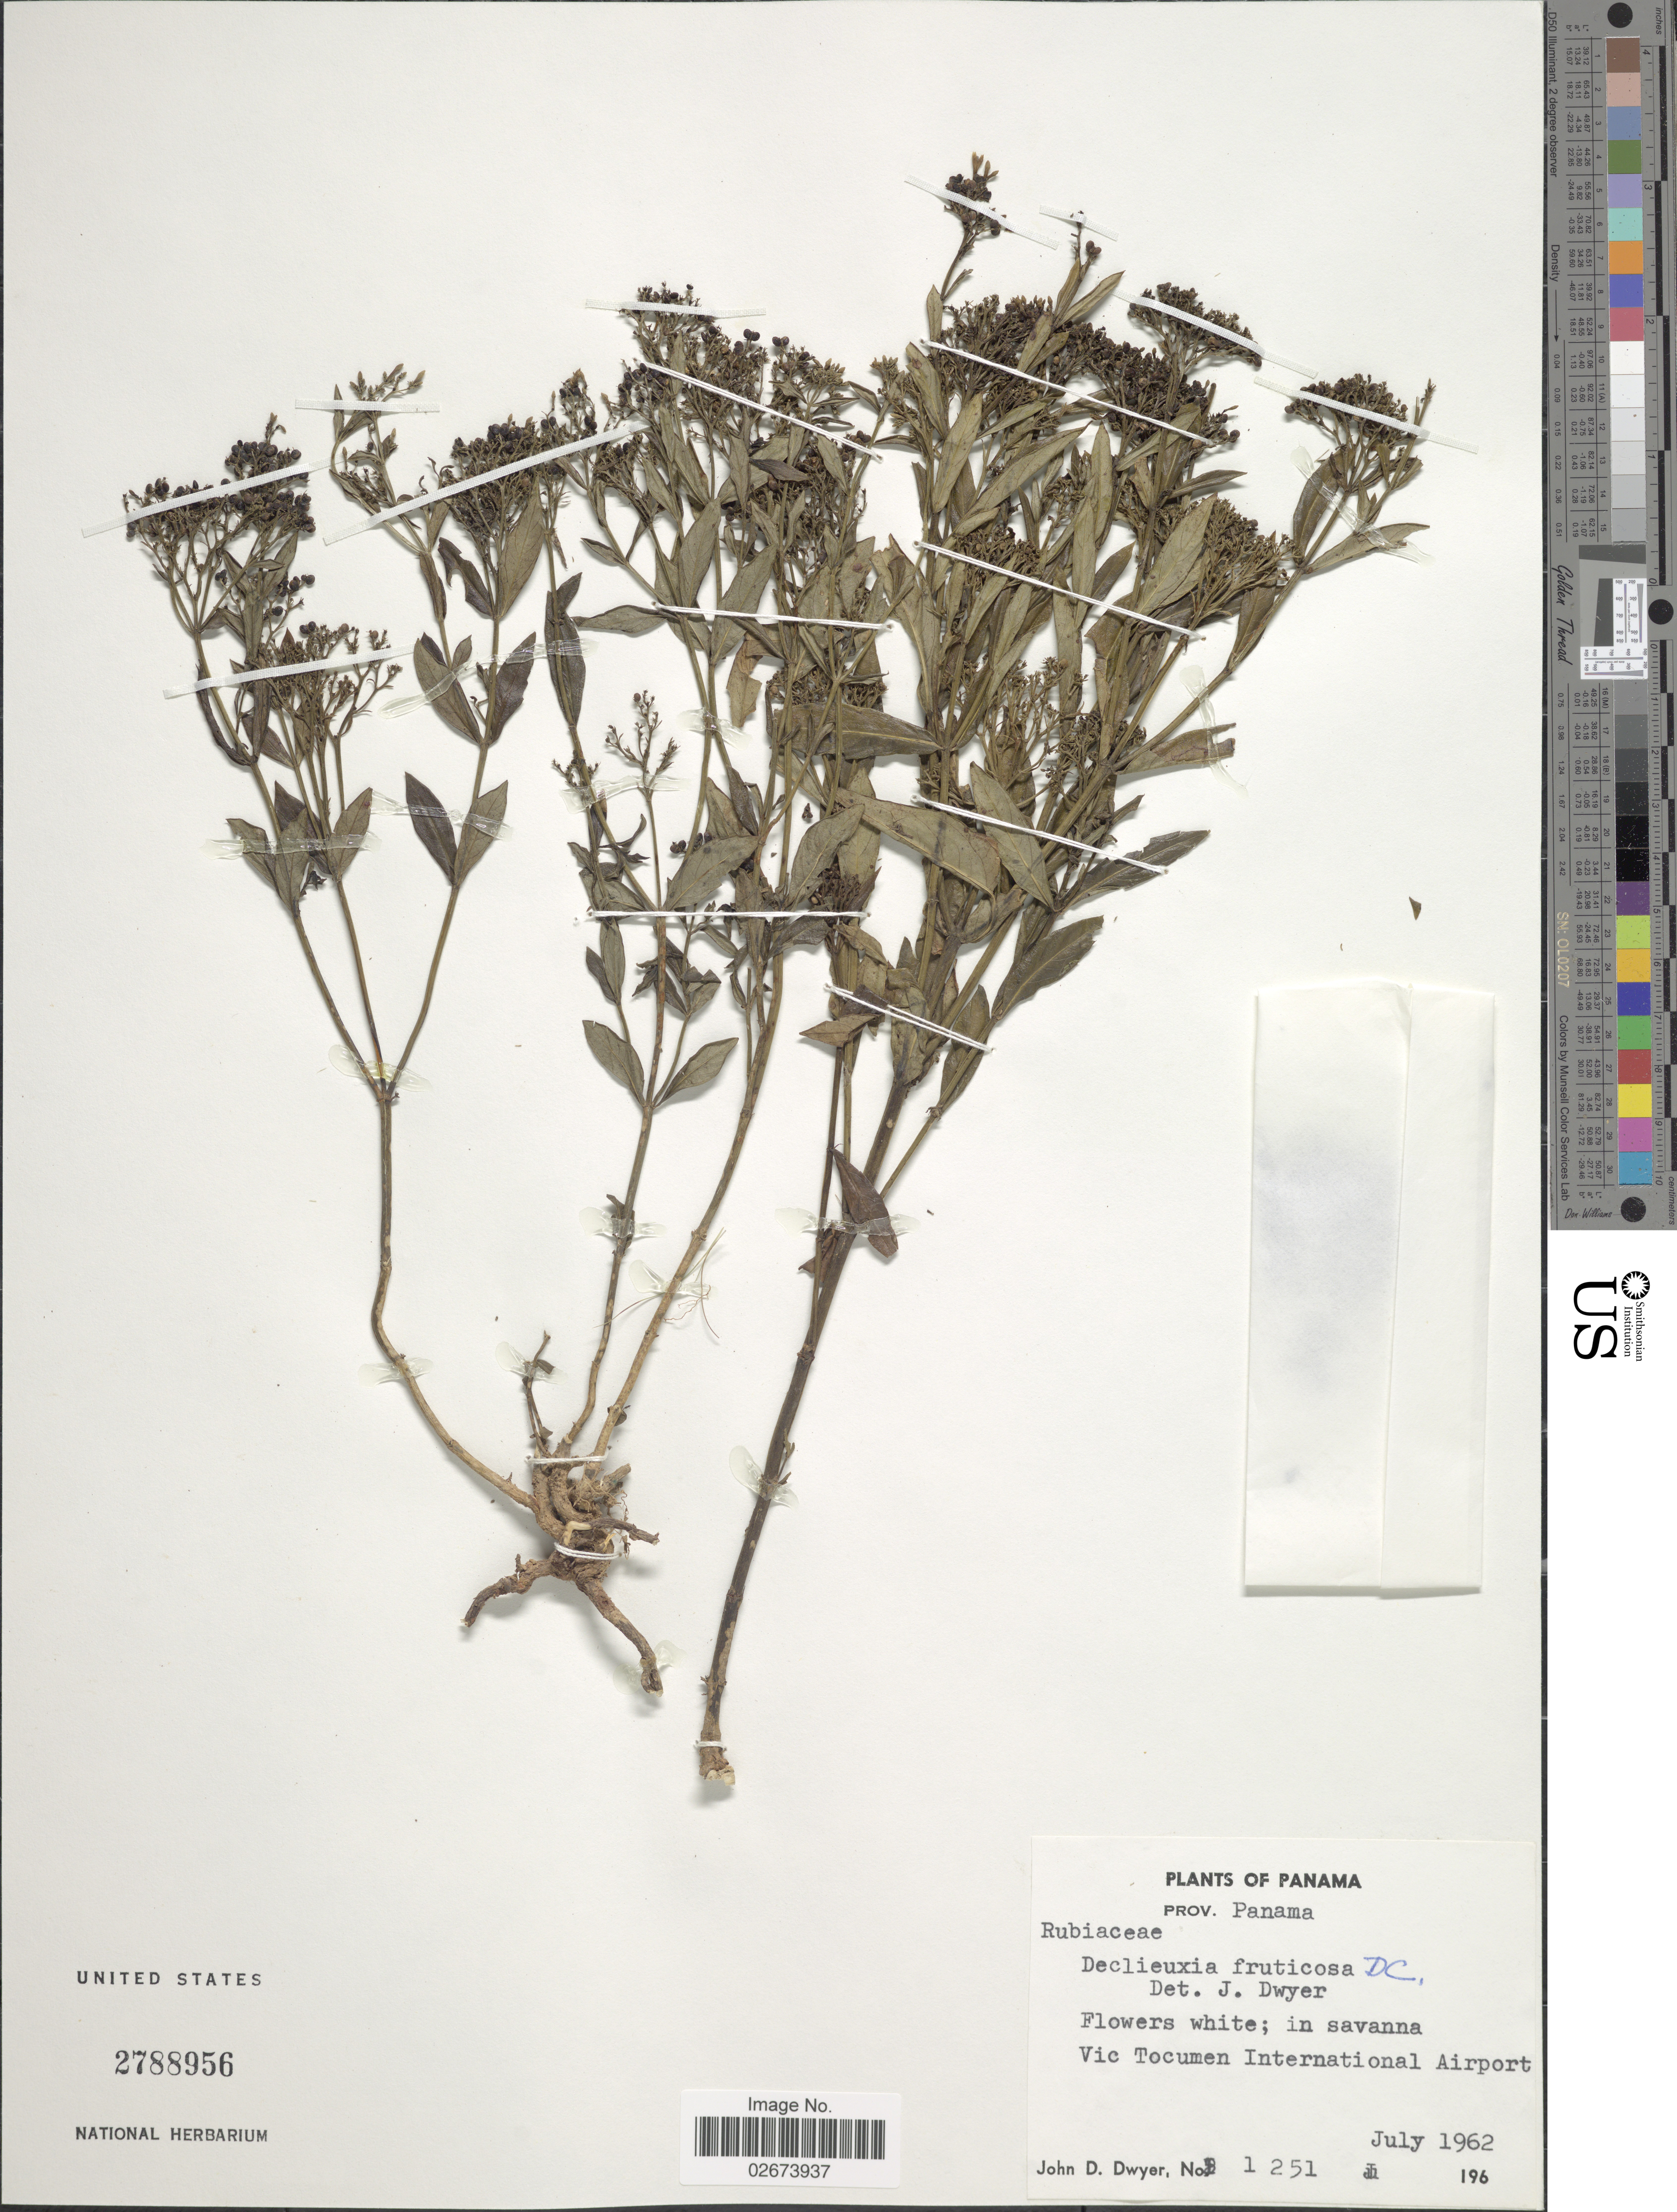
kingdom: Plantae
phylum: Tracheophyta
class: Magnoliopsida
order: Gentianales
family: Rubiaceae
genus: Declieuxia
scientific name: Declieuxia fruticosa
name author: (Willd. ex Roem. & Schult.) Kuntze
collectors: J. D. Dwyer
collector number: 1251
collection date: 1962-07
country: Panama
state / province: Panamá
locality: In savanna. Vic Tocumen International Airport.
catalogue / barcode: US 2788956